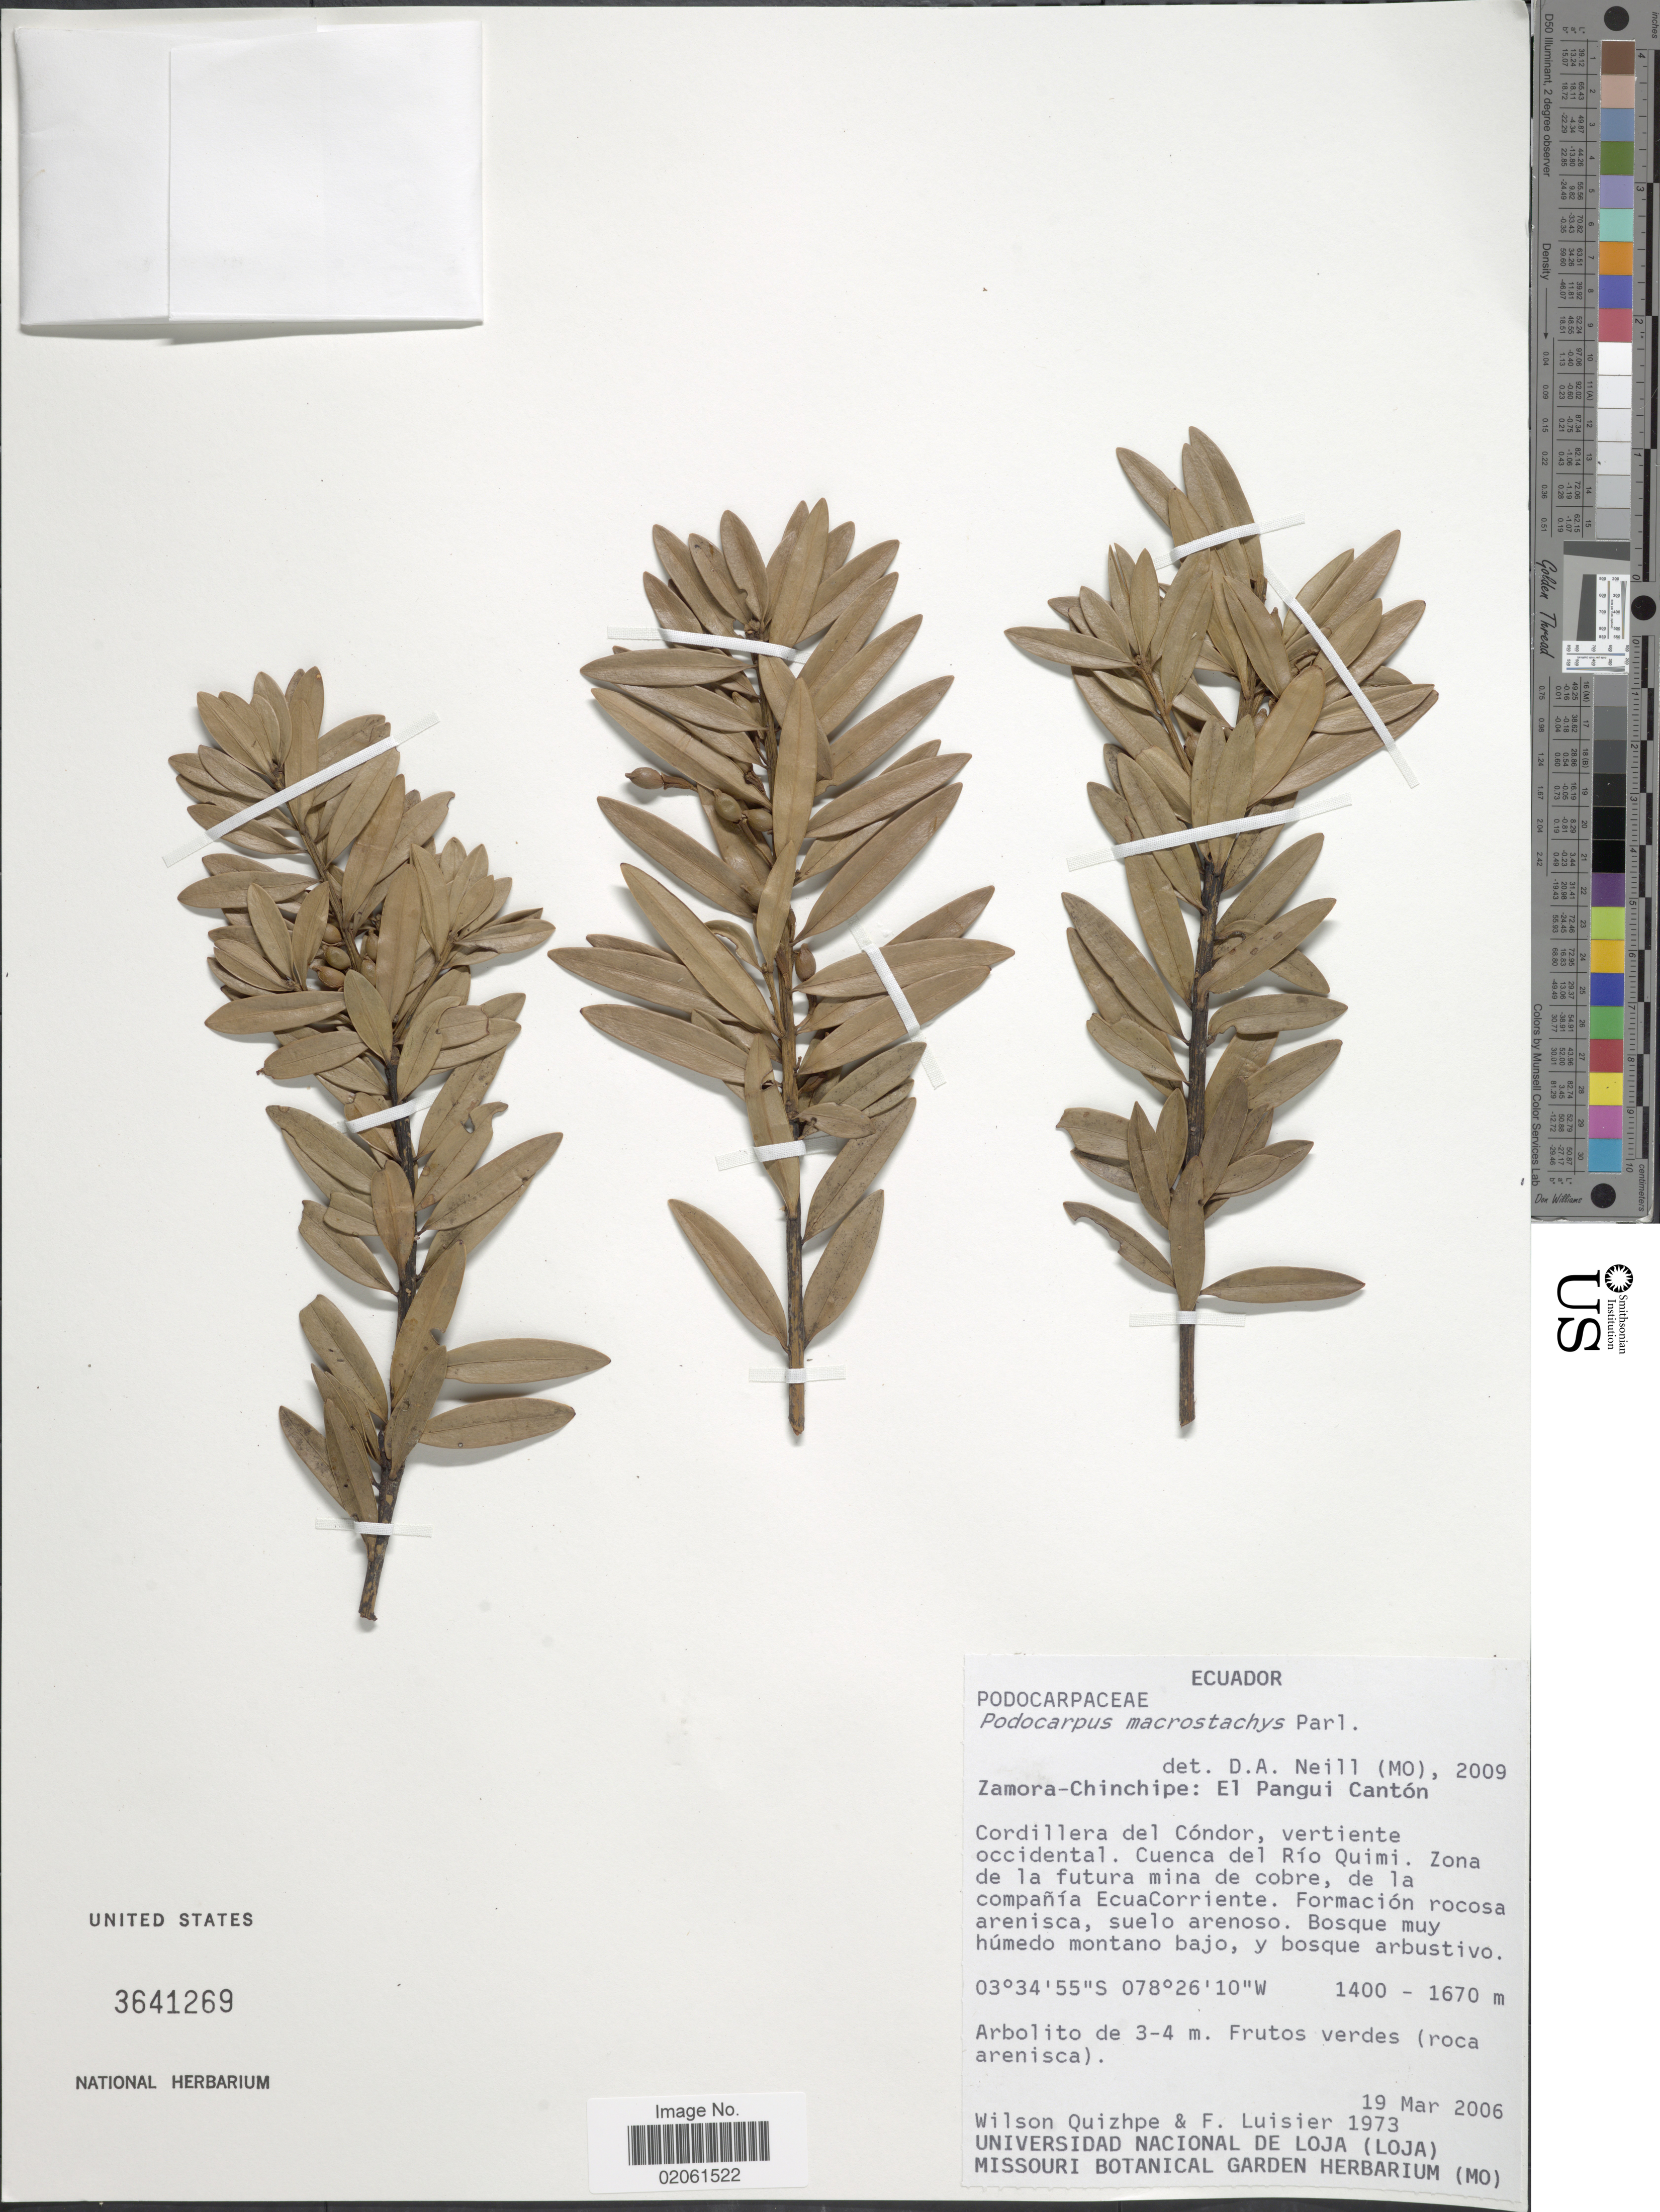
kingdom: Plantae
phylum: Tracheophyta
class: Pinopsida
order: Pinales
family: Podocarpaceae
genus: Podocarpus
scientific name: Podocarpus macrostachyus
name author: Parl.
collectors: W. Quizhpe & F. Luisier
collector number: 1973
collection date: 2006-03-19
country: Ecuador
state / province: Zamora-Chinchipe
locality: Zamora-Chinchipe: El Panqui Canton, Cordillera del Condor, vertiente occidental, Cuenca del Rio Quimi. Zona de la futura mina de cobre, de la compania Ecua Corriente.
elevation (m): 1400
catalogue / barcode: US 3641269